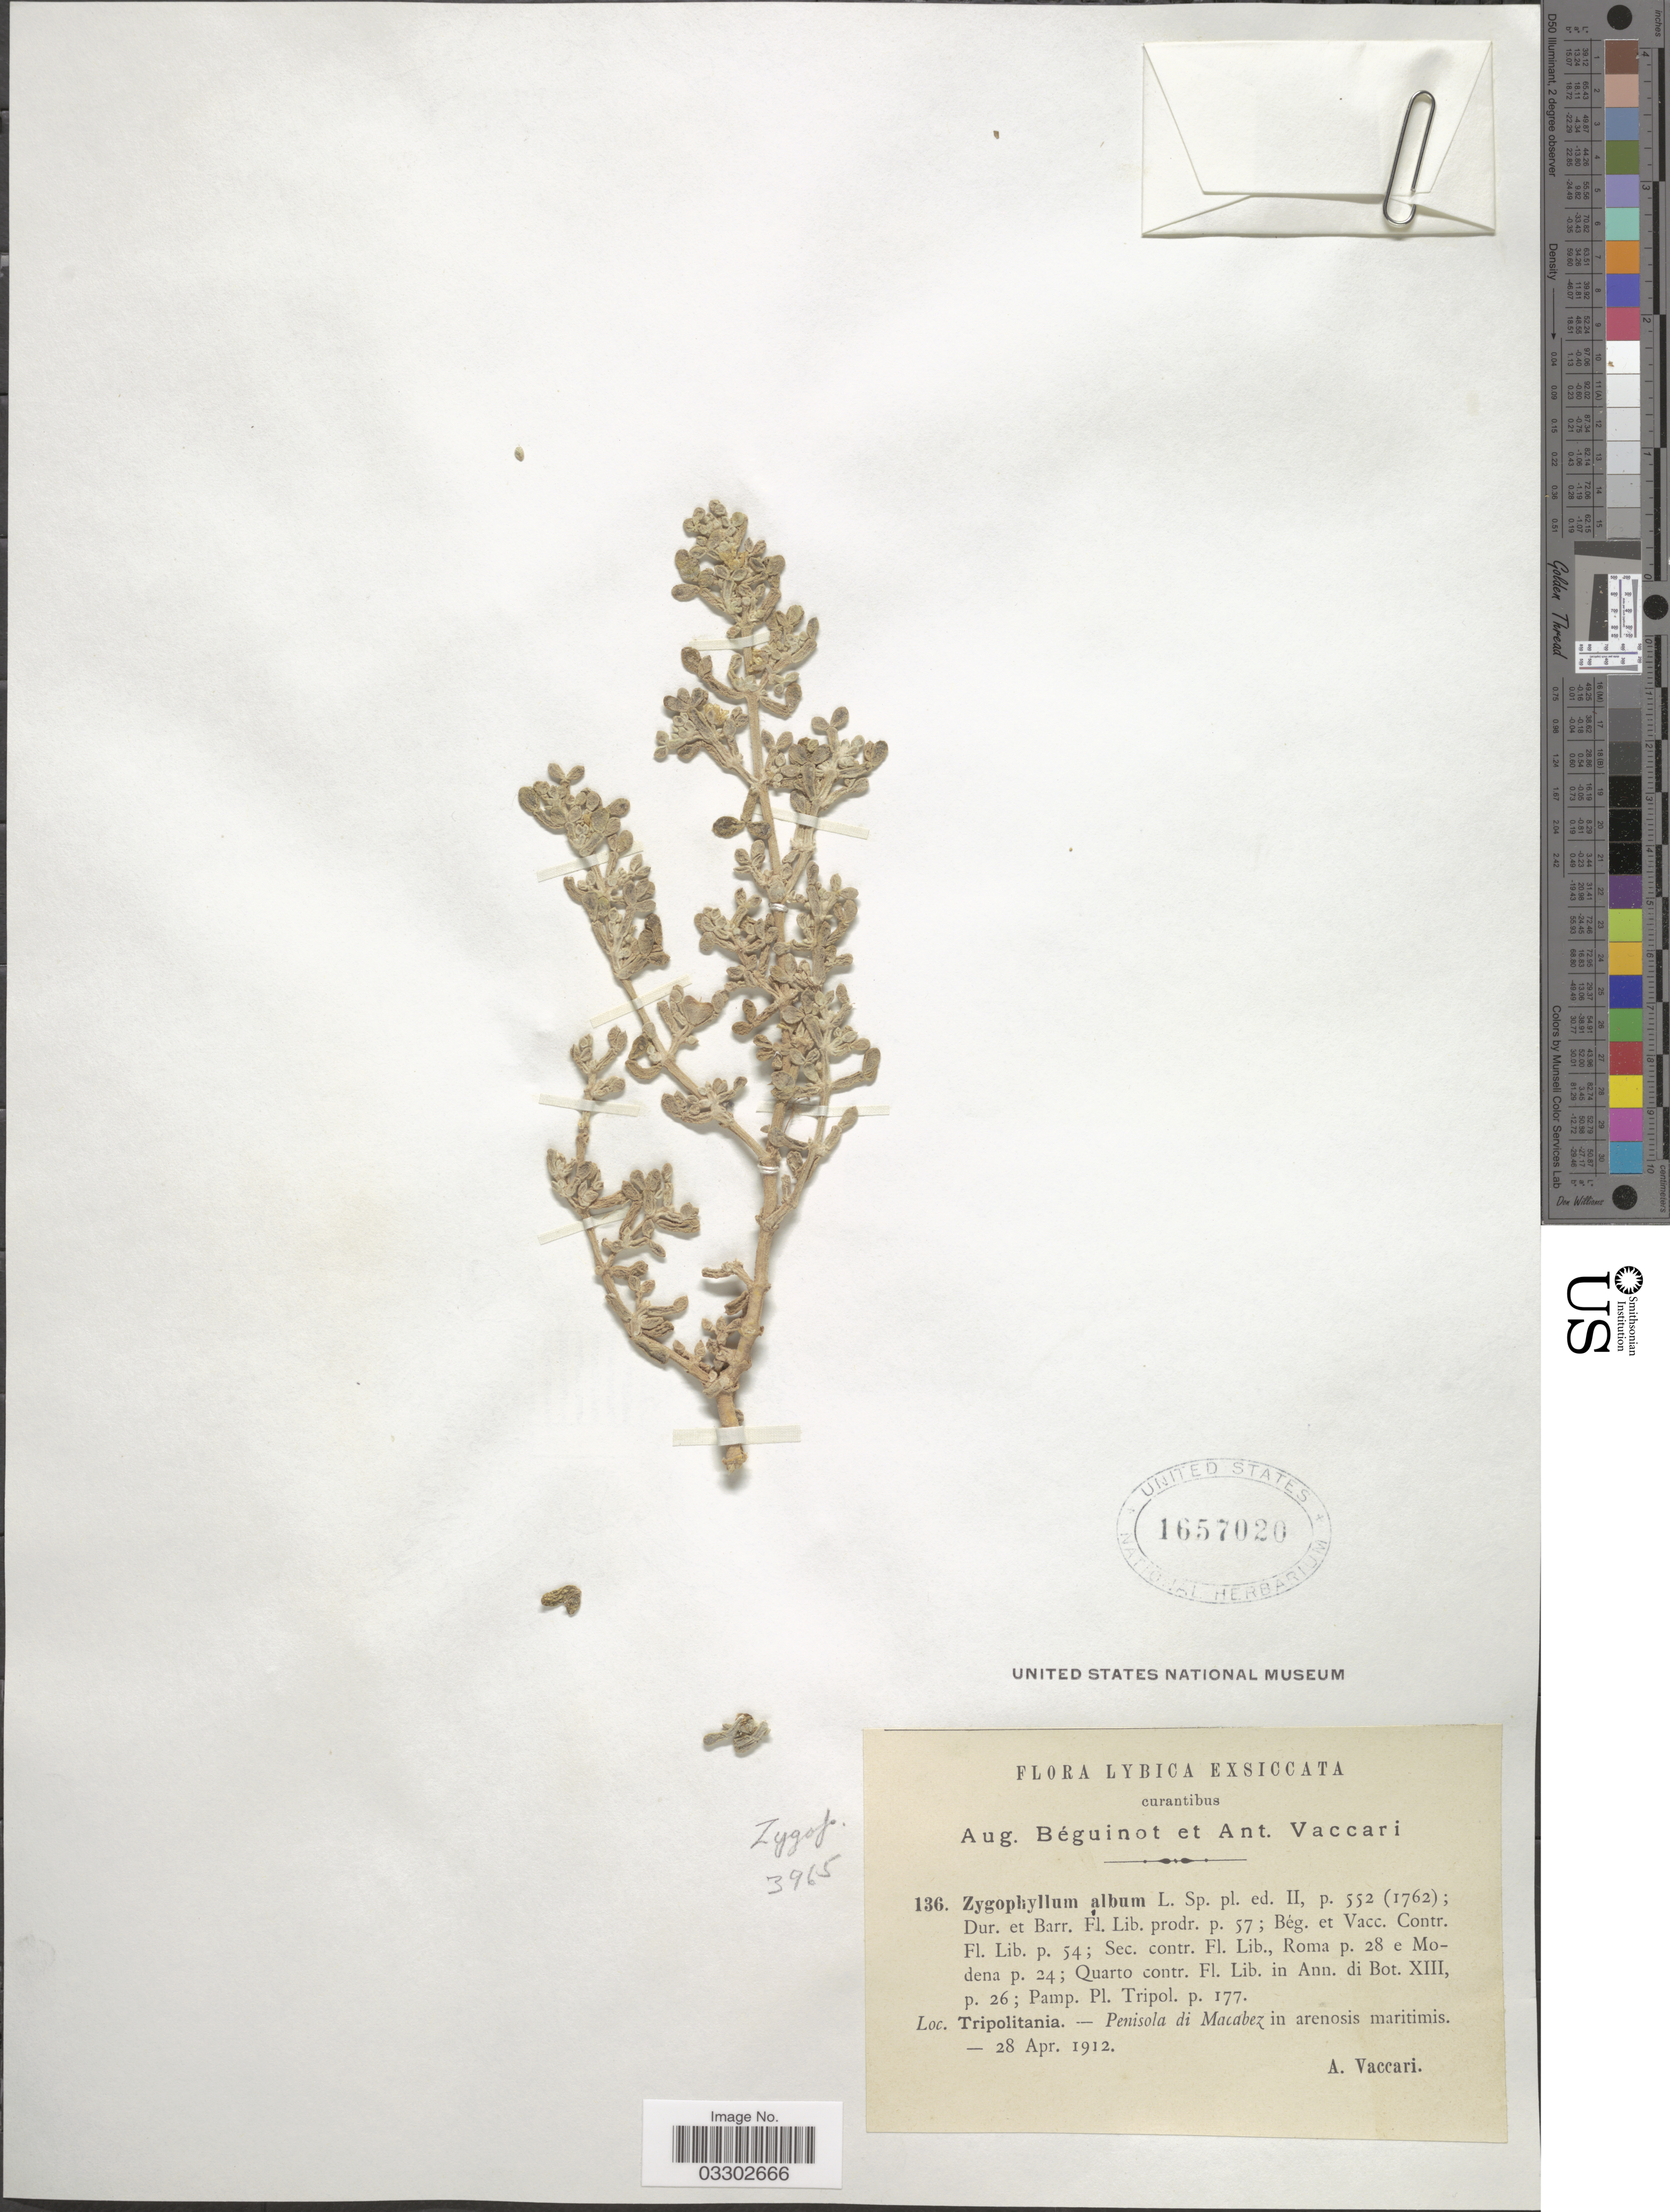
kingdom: Plantae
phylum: Tracheophyta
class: Magnoliopsida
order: Zygophyllales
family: Zygophyllaceae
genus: Zygophyllum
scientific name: Zygophyllum album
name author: L. f.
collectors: A. Vaccari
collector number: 136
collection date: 1912-04-28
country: Libya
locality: Tripolitania. -- Penisola di Macabez in arenosis maritimis.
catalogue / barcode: US 1657020